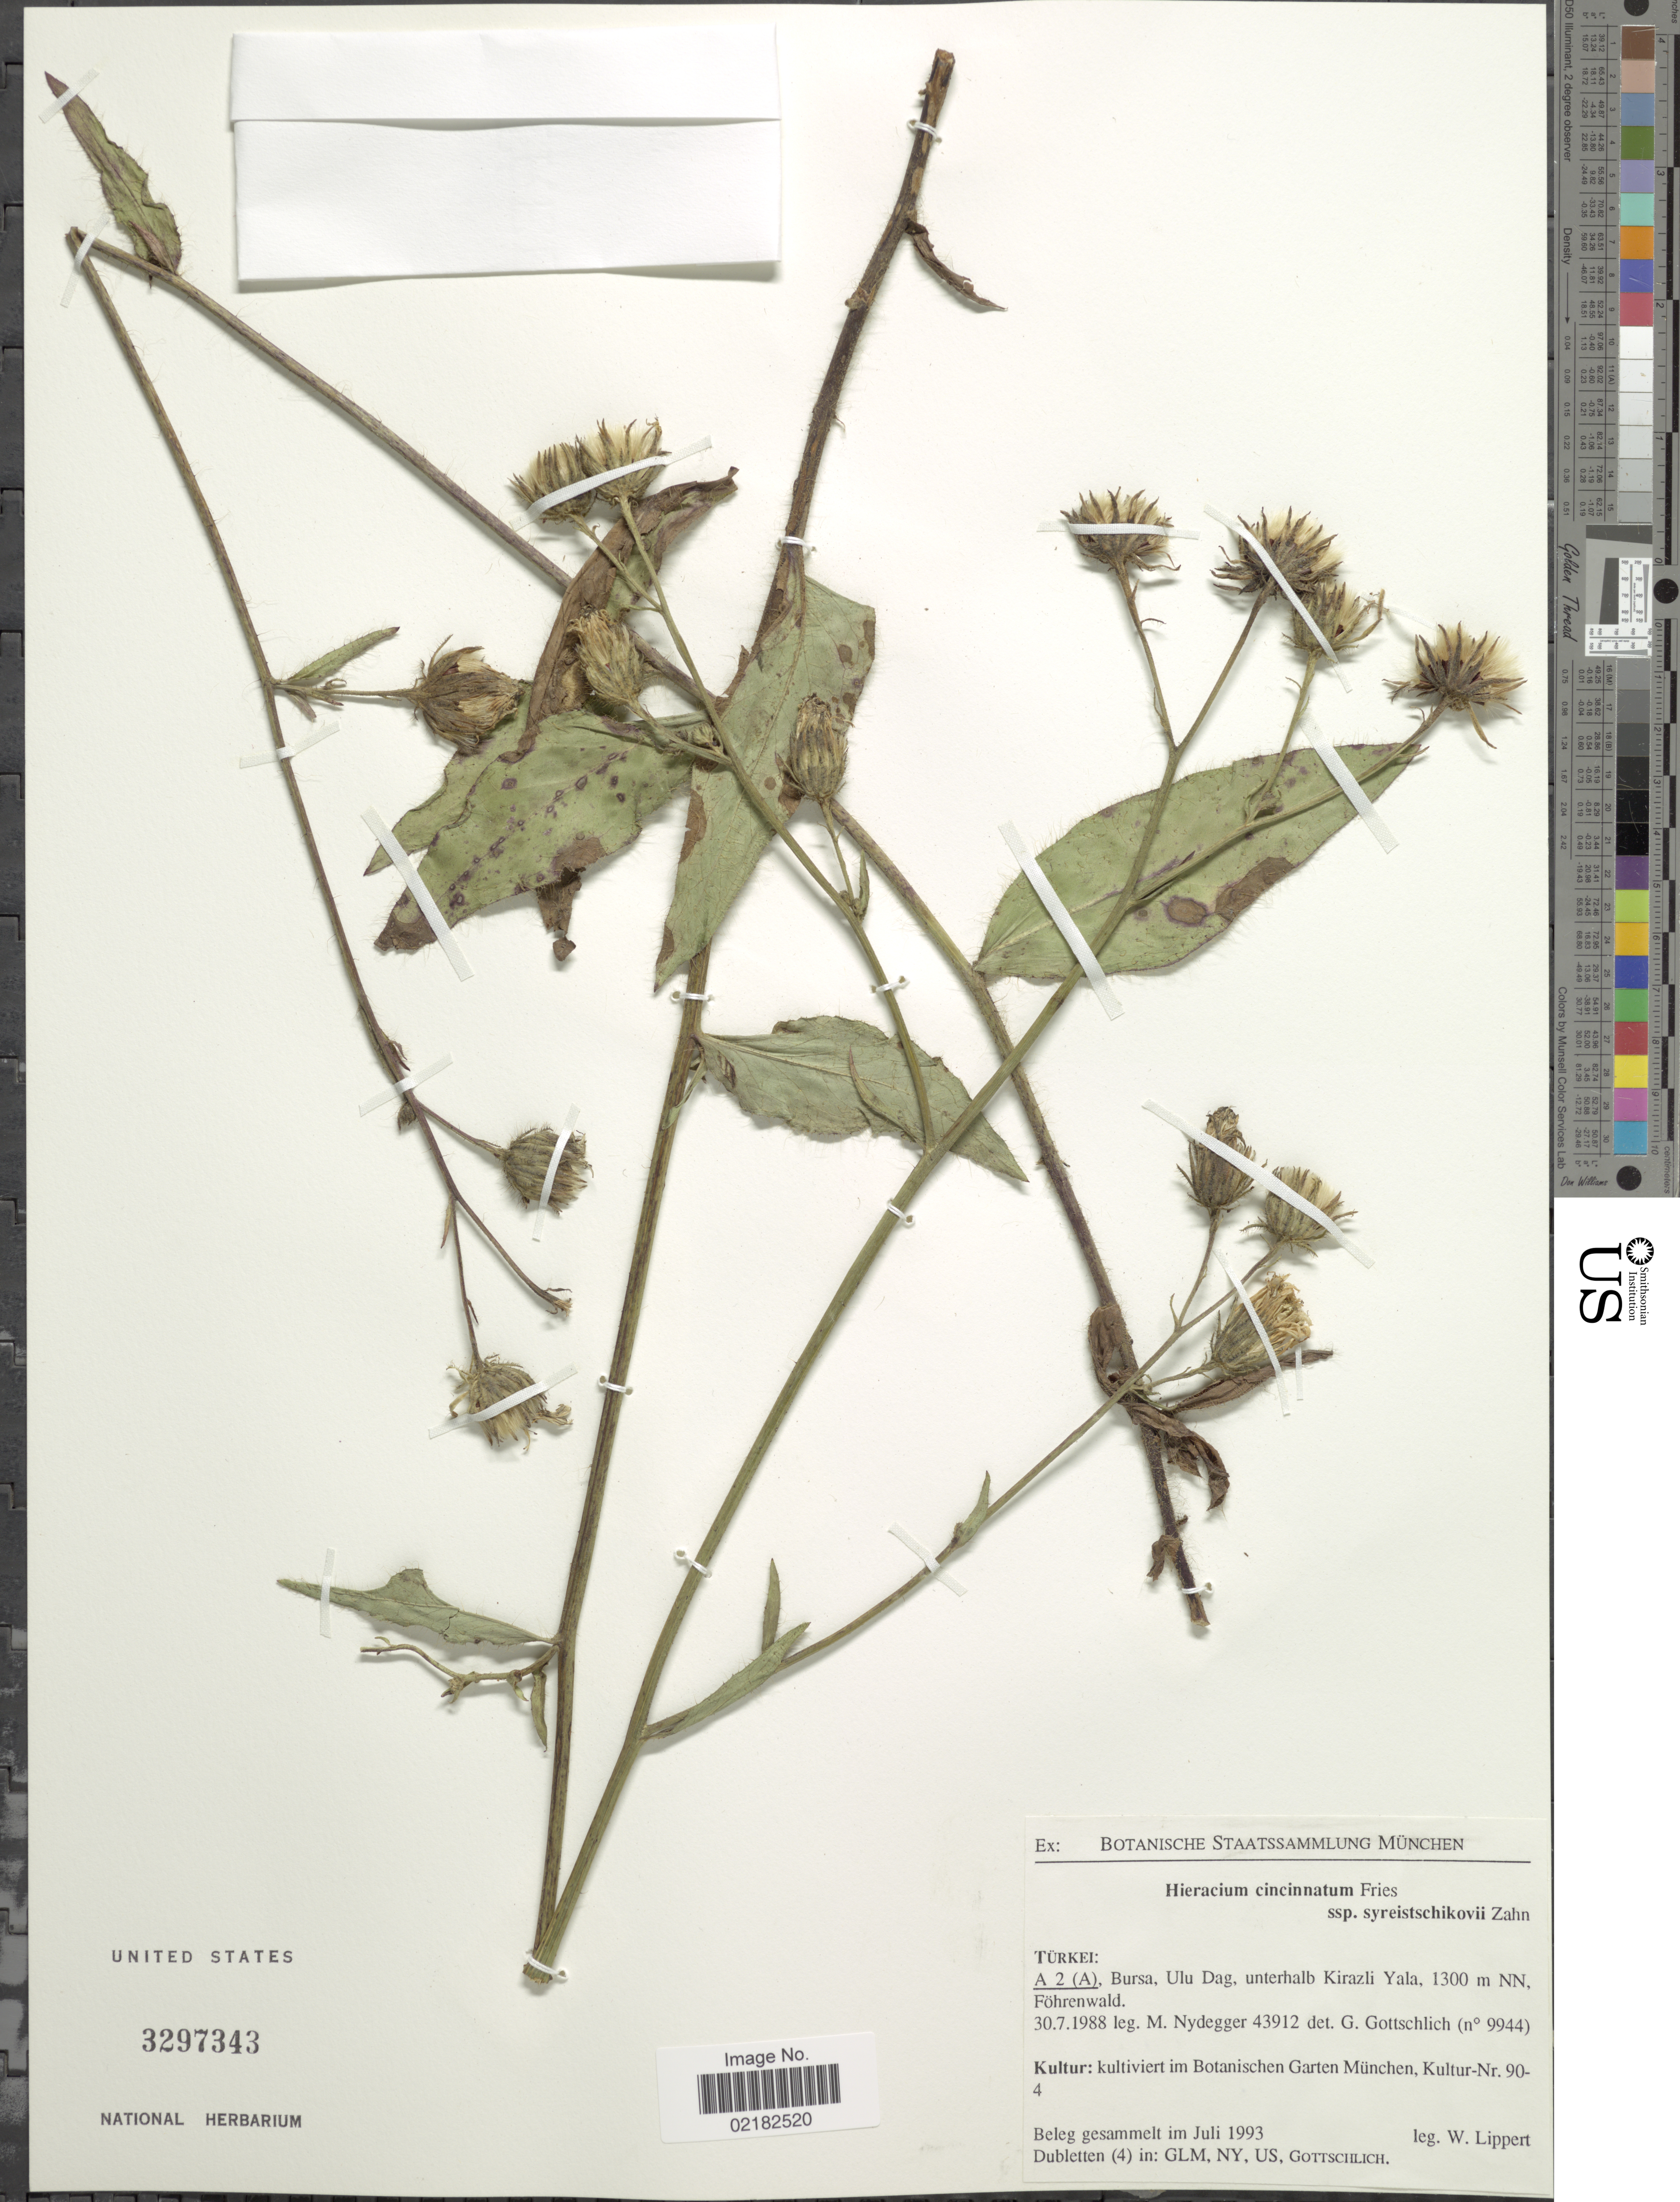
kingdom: Plantae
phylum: Tracheophyta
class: Magnoliopsida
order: Asterales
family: Asteraceae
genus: Hieracium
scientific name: Hieracium cincinnatum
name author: Fr.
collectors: W. Lippert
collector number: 904?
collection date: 1993-07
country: Germany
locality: Botanischen Garten Munchen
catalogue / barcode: US 3297343-2